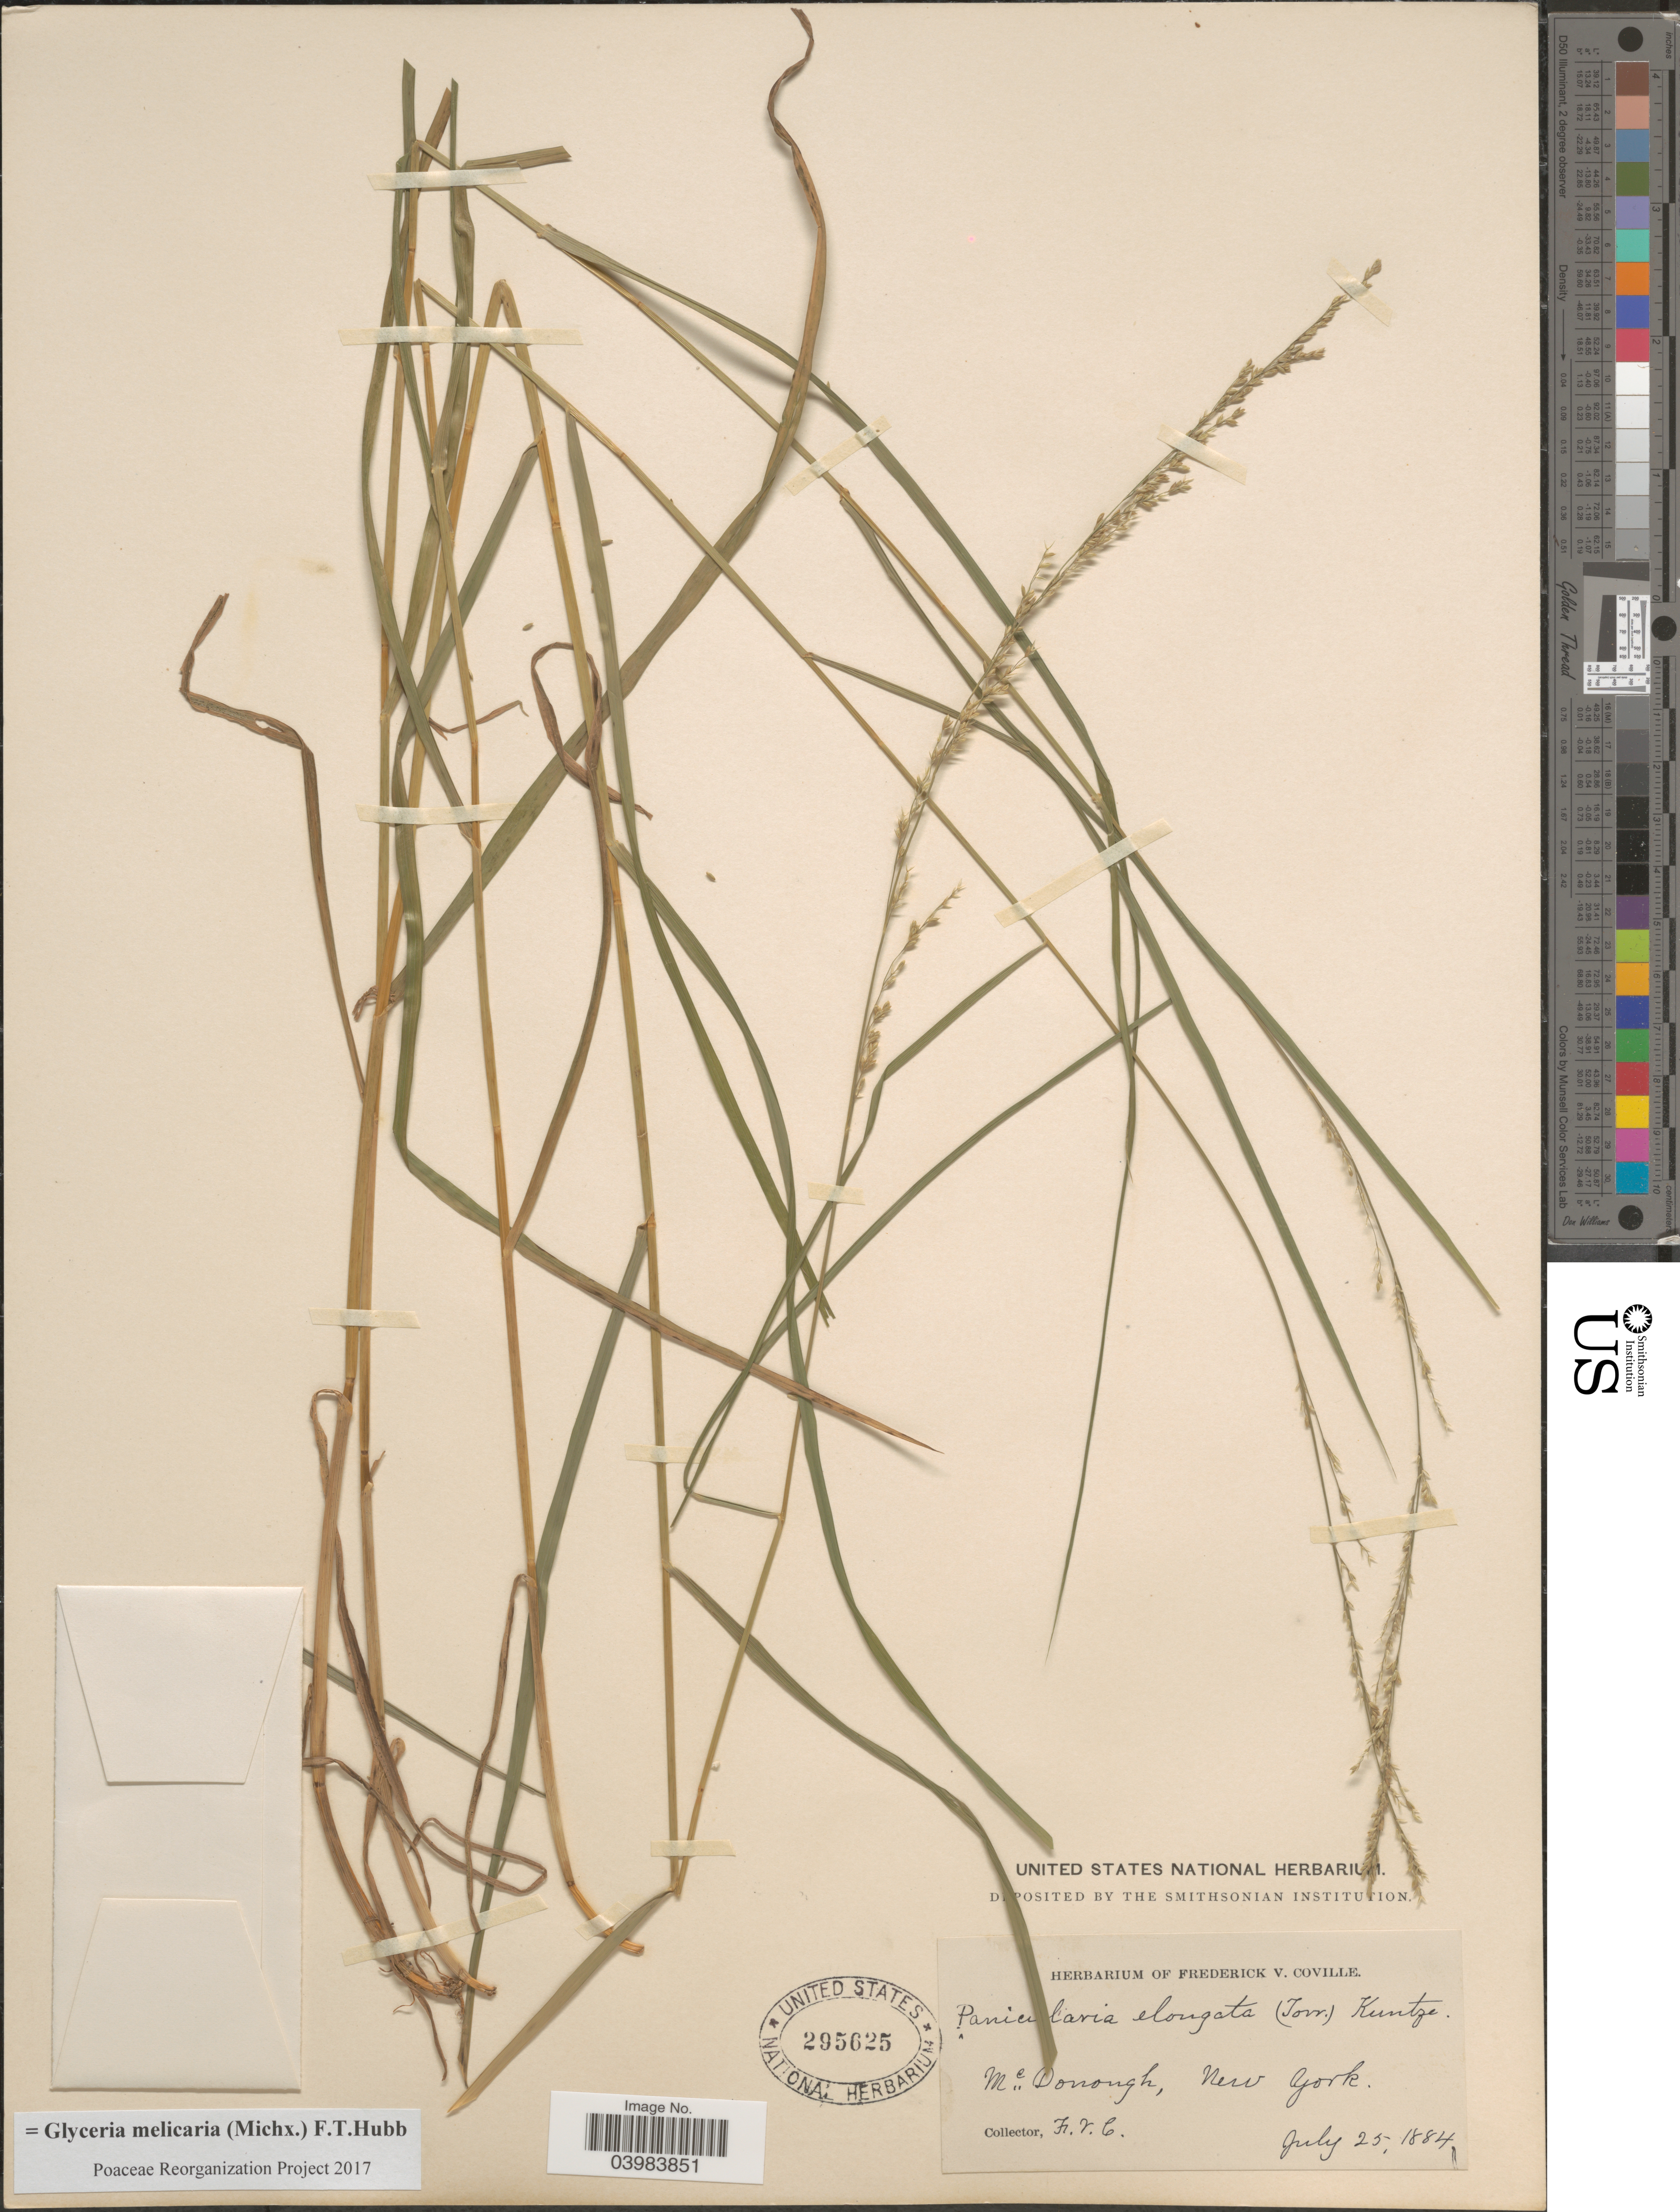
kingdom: Plantae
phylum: Tracheophyta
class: Liliopsida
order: Poales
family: Poaceae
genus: Glyceria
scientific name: Glyceria melicaria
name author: (Michx.) F.T. Hubb.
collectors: F. V. Coville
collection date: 1884-07-25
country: United States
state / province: New York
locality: Mc Donough.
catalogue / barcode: US 295625